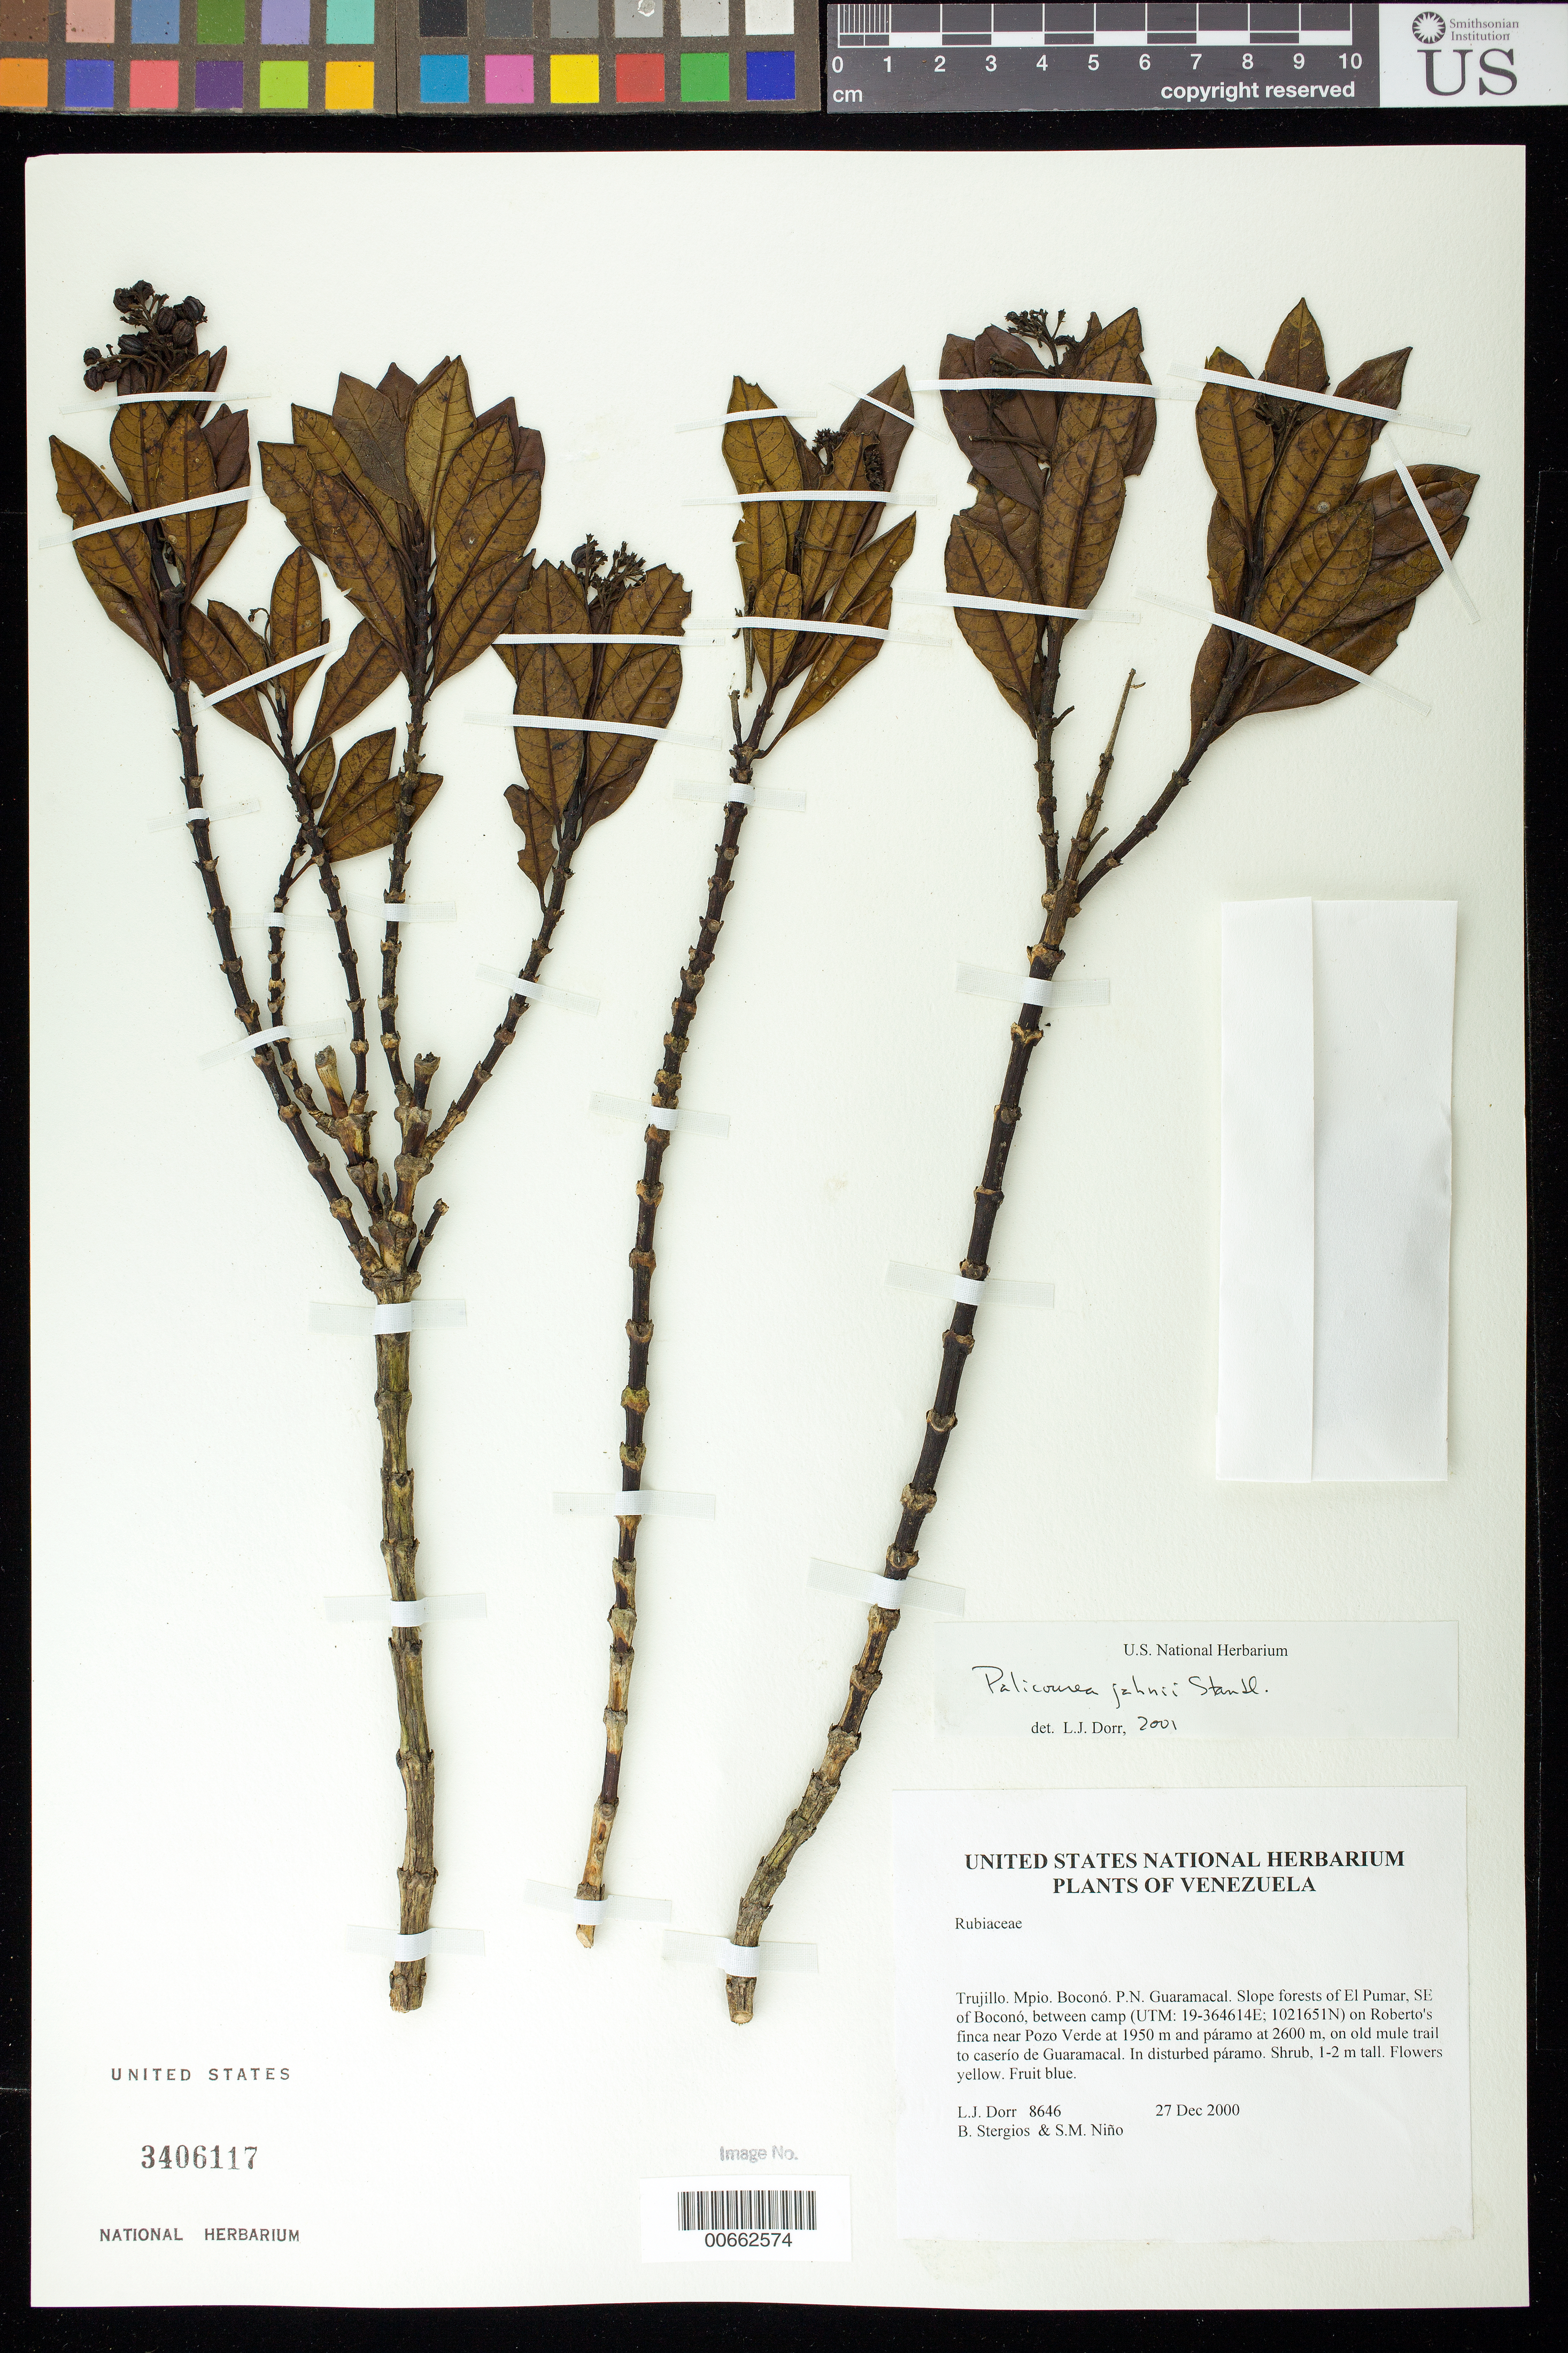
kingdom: Plantae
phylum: Tracheophyta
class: Magnoliopsida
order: Gentianales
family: Rubiaceae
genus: Palicourea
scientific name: Palicourea jahnii Standl.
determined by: Dorr, L. J., (BOT), Smithsonian Institution - National Museum of Natural History (UNITED STATES)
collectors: L. J. Dorr, B. G. Stergios & S. M. Niño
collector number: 8646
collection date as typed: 27 Dec 2000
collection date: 2000-12-27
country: Venezuela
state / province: Trujillo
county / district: Boconó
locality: Parque Nacional Guaramacal. El Pumar, SE of Boconó, between camp on Roberto's finca near Pozo Verde at 1950 m and páramo at 2600 m, on old mule trail to caserío de Guaramacal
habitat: In disturbed páramo.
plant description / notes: MO, PORT, US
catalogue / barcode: US 3406117